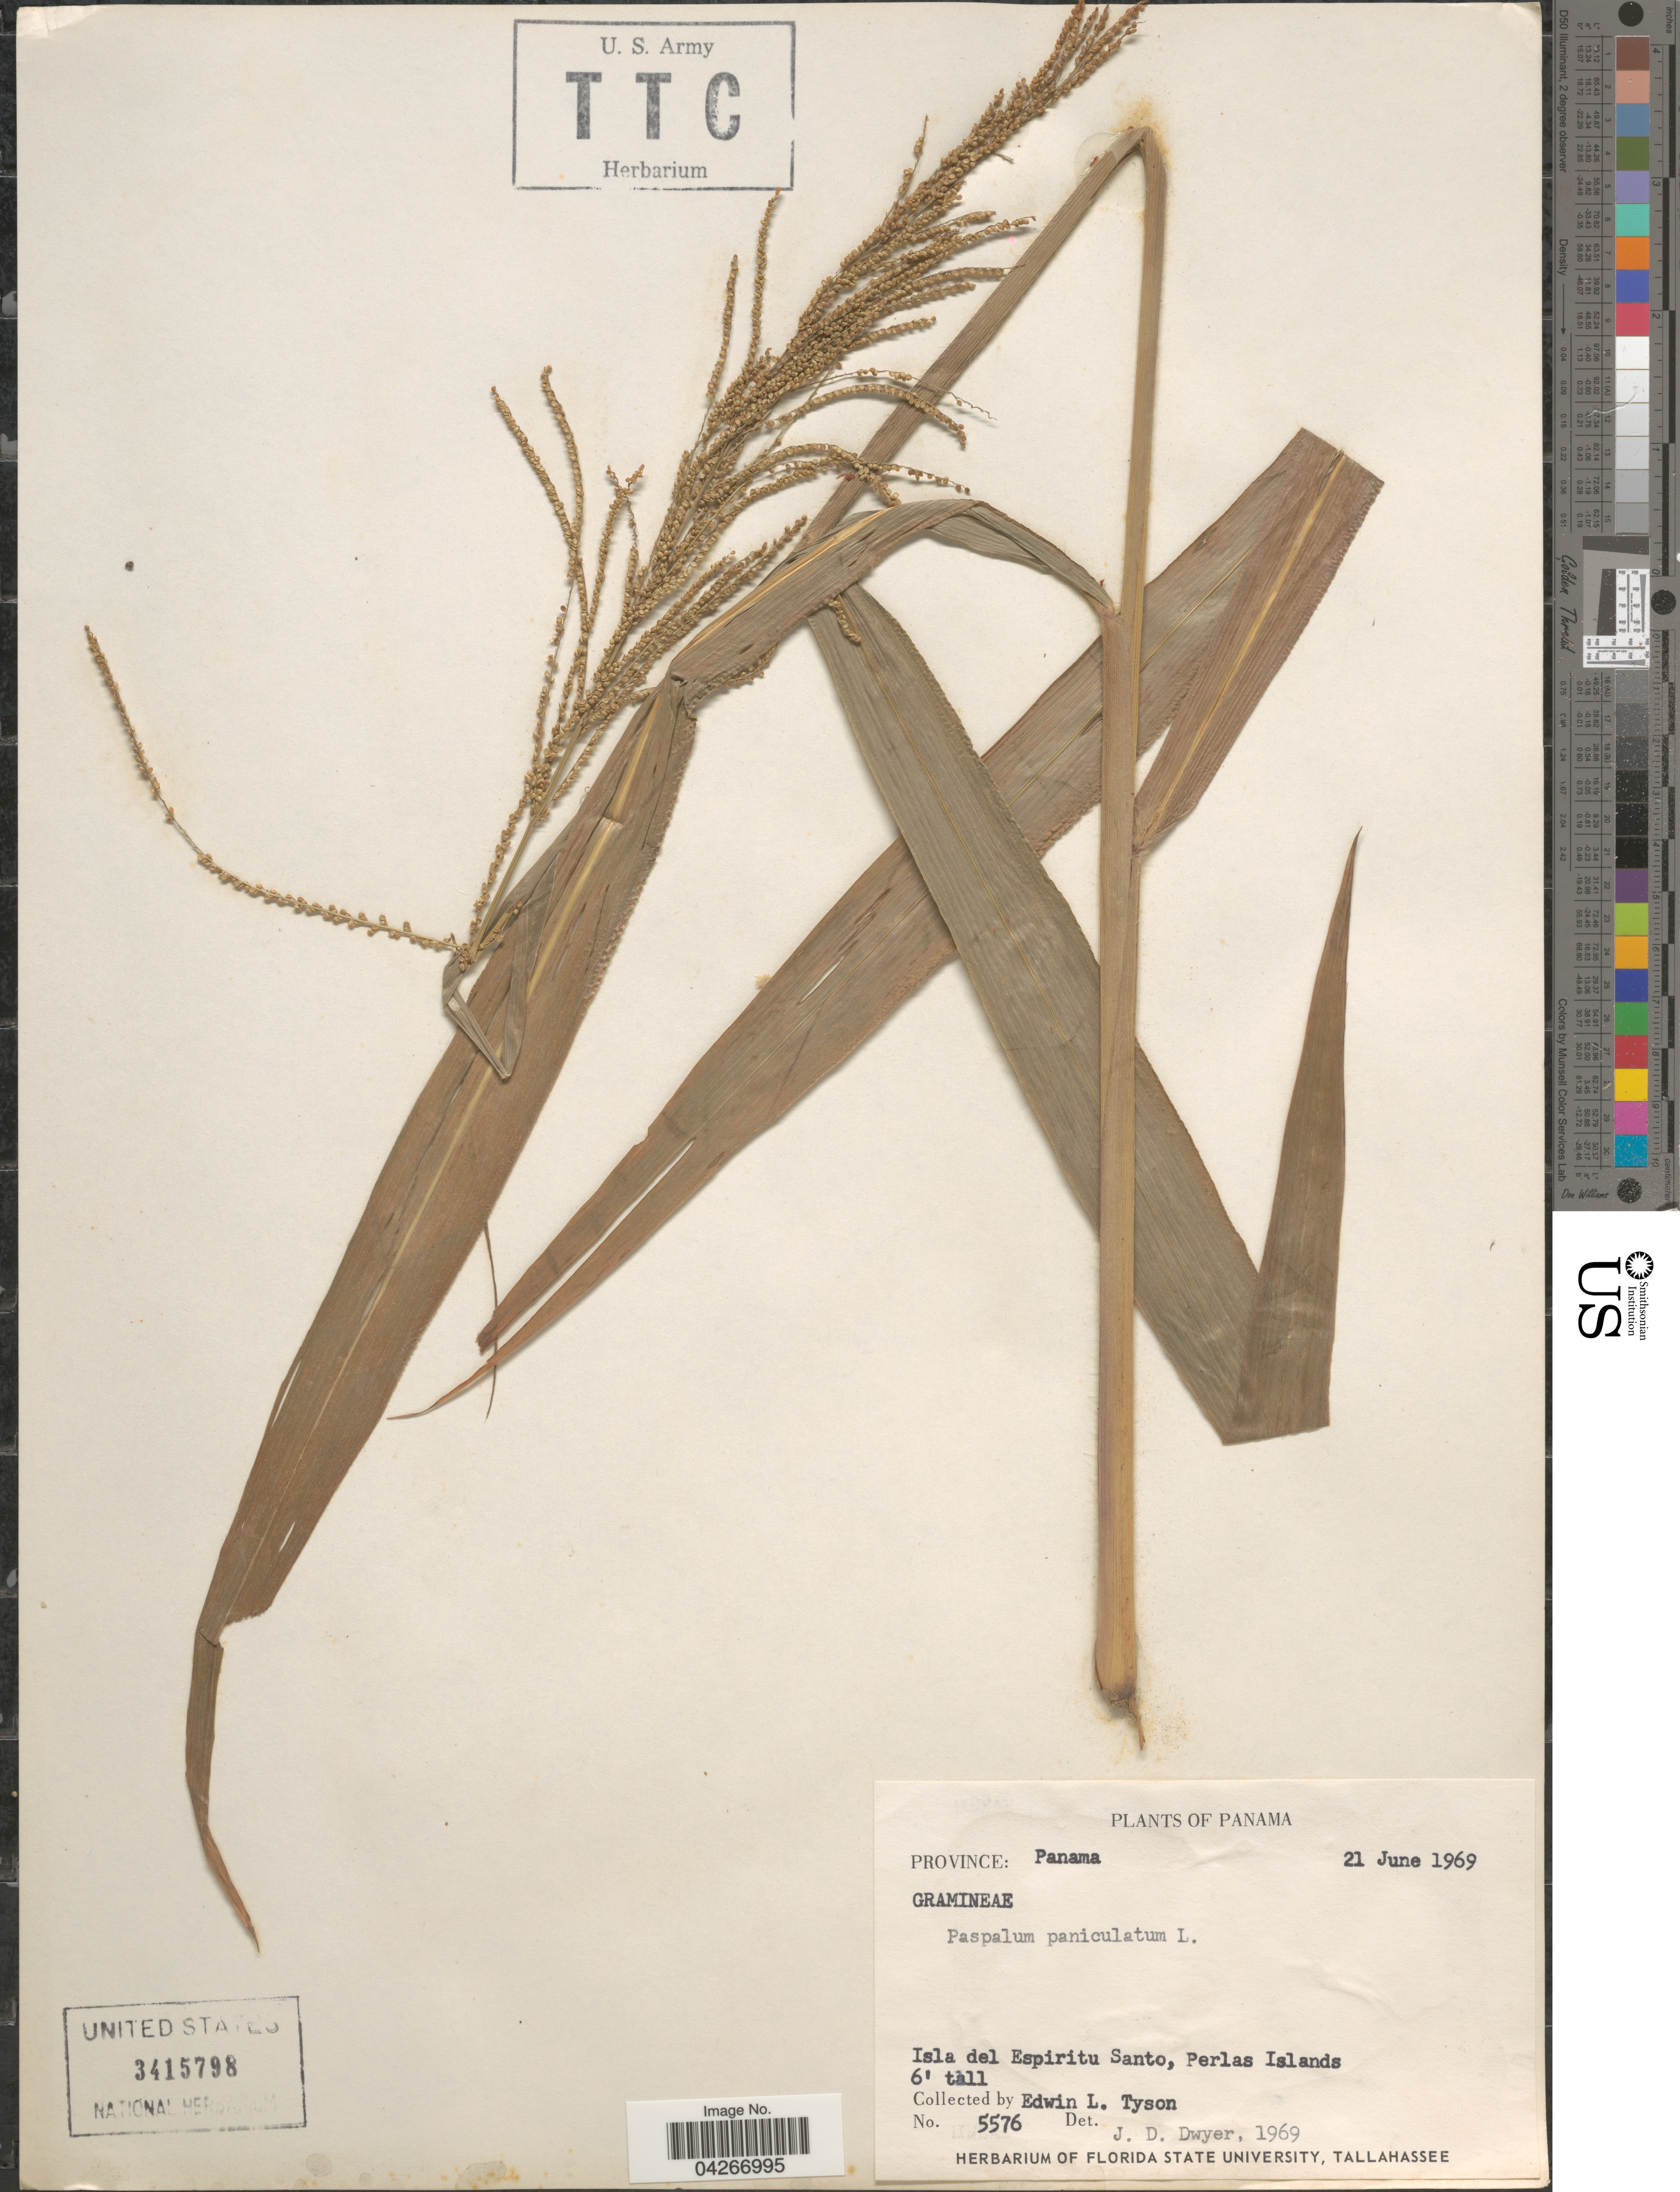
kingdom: Plantae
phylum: Tracheophyta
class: Liliopsida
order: Poales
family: Poaceae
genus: Paspalum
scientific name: Paspalum paniculatum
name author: L.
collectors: E. L. Tyson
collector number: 5576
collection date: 1969-06-21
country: Panama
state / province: Panamá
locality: Isla del Espiritu Santo, Perlas Islands.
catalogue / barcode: US 3415798